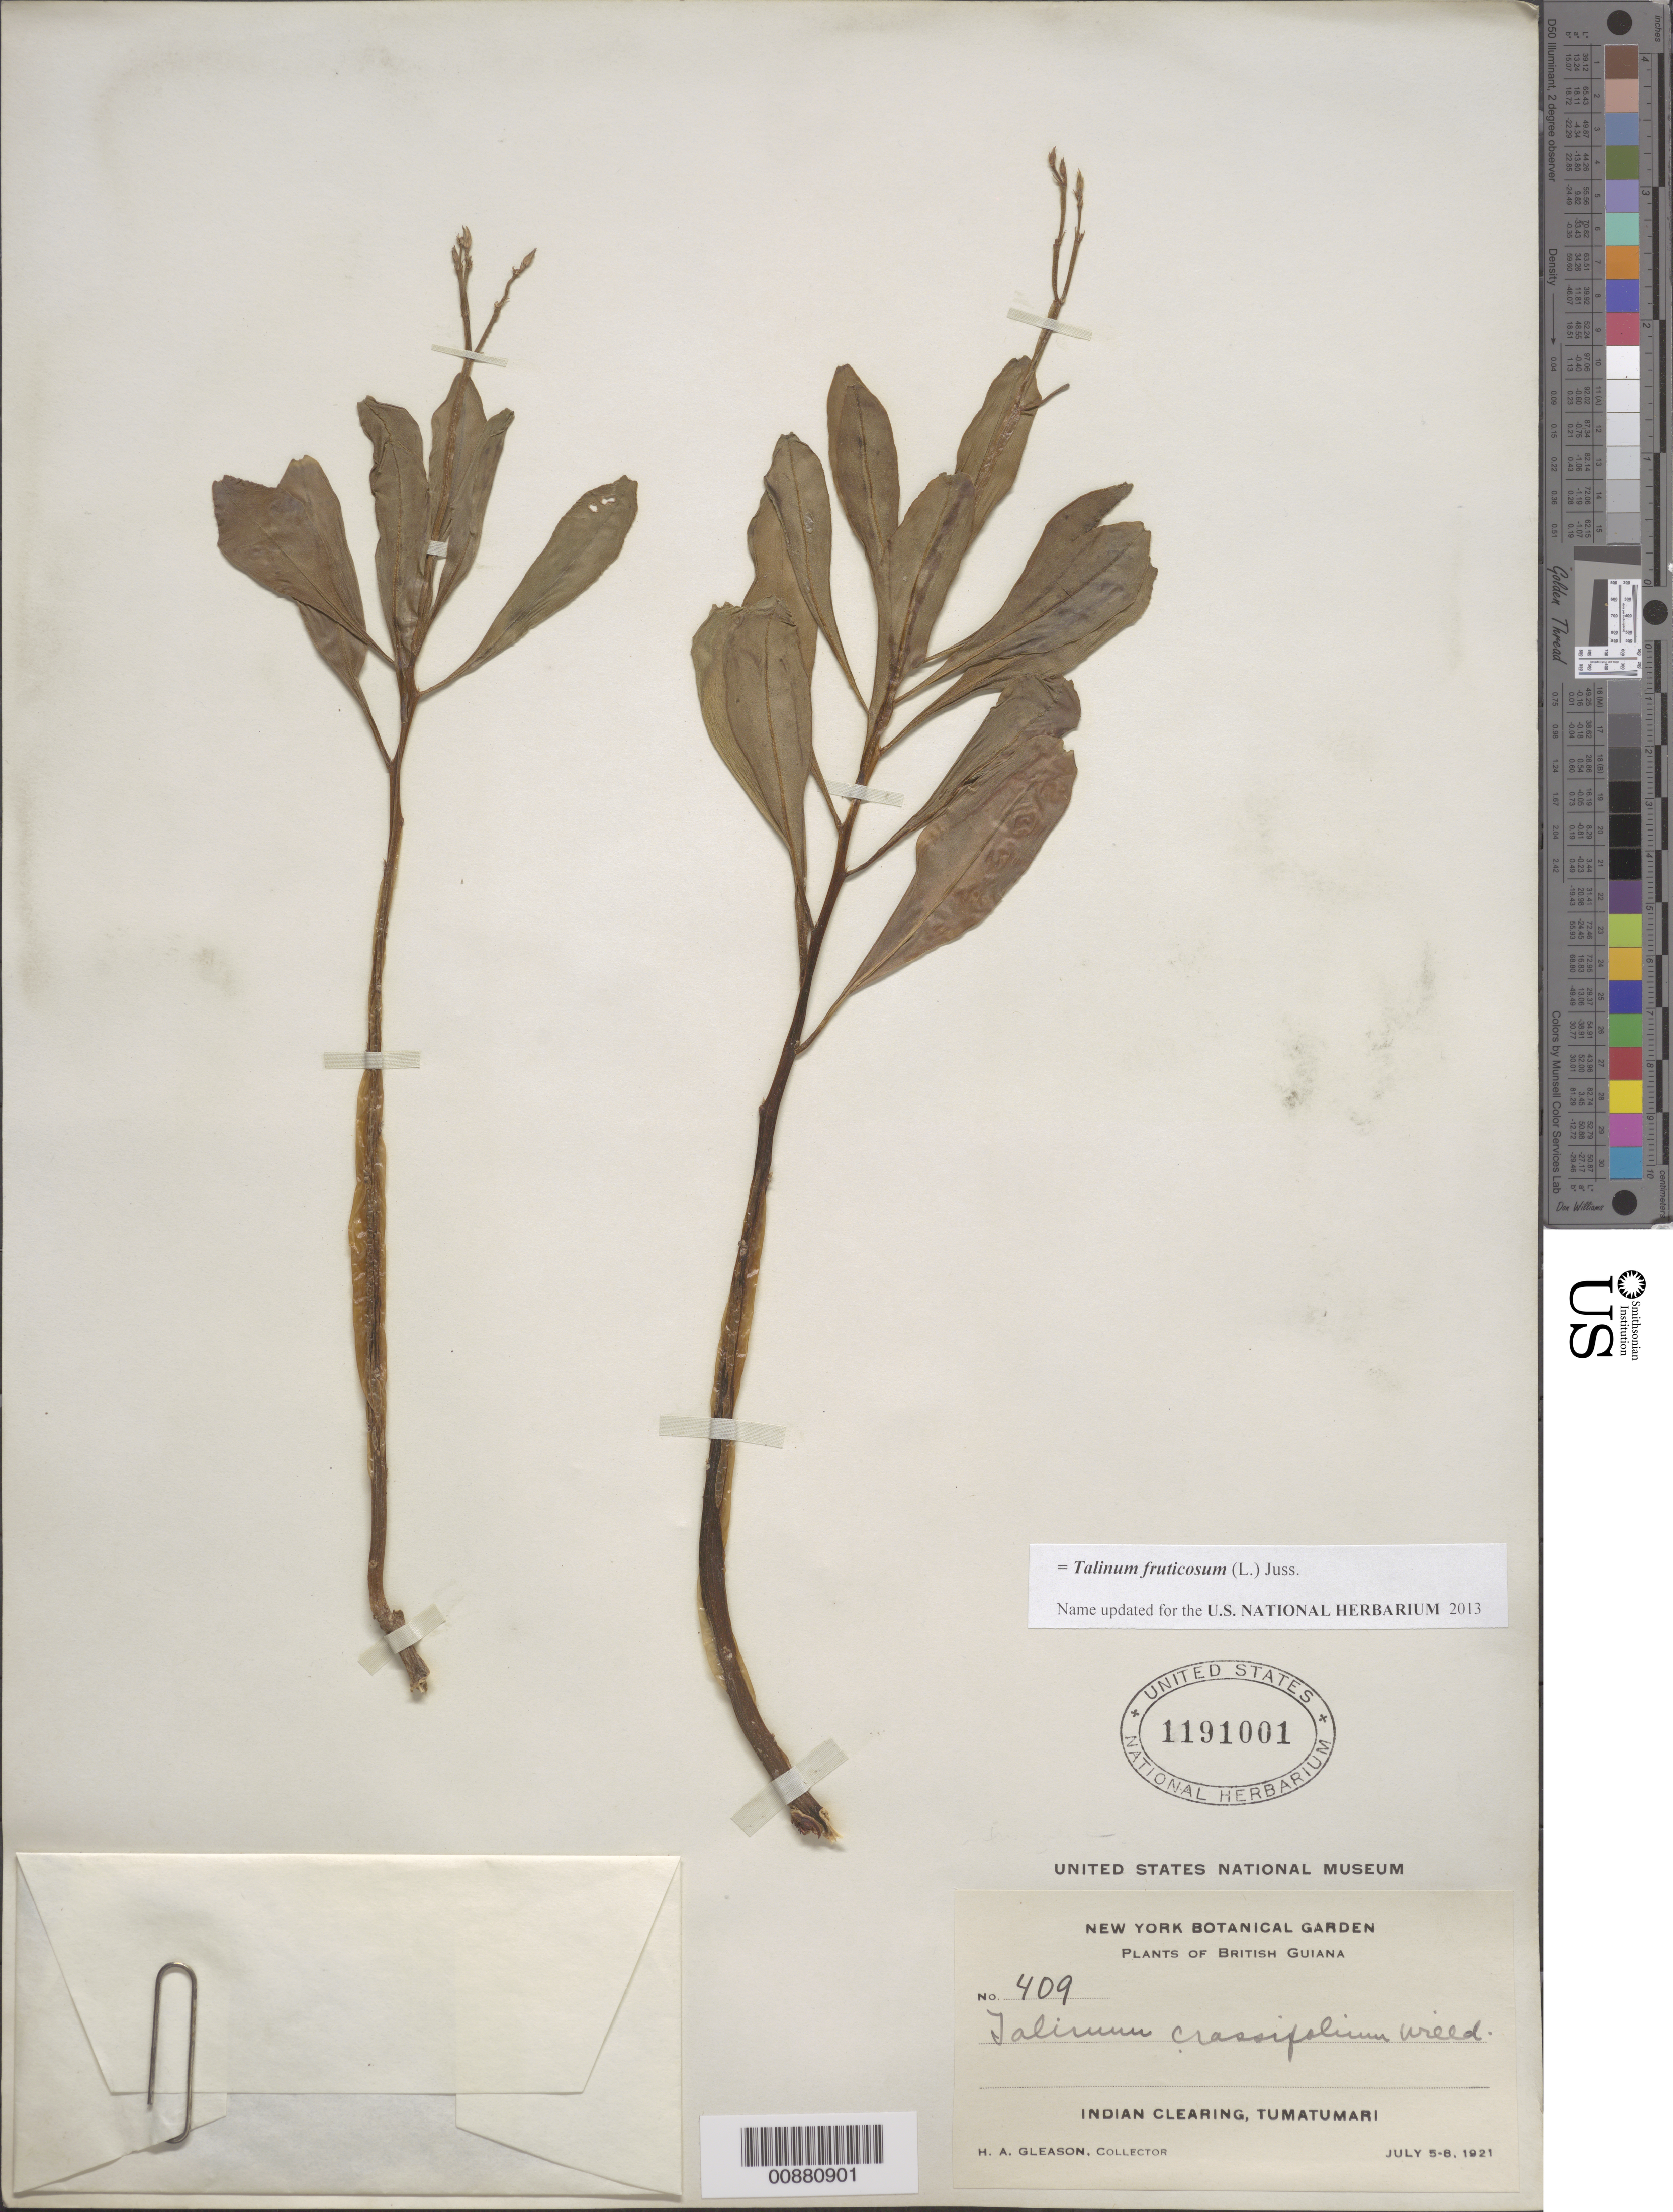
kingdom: Plantae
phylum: Tracheophyta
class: Magnoliopsida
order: Caryophyllales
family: Talinaceae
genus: Talinum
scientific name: Talinum fruticosum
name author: (L.) Juss.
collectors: H. A. Gleason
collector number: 409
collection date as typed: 5-Jul-21 to 8-Jul-21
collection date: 1921-07-05/1921-07-08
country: Guyana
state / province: Potaro-Siparuni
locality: Tumatumari Village, Potaro R.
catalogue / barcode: US 1191001